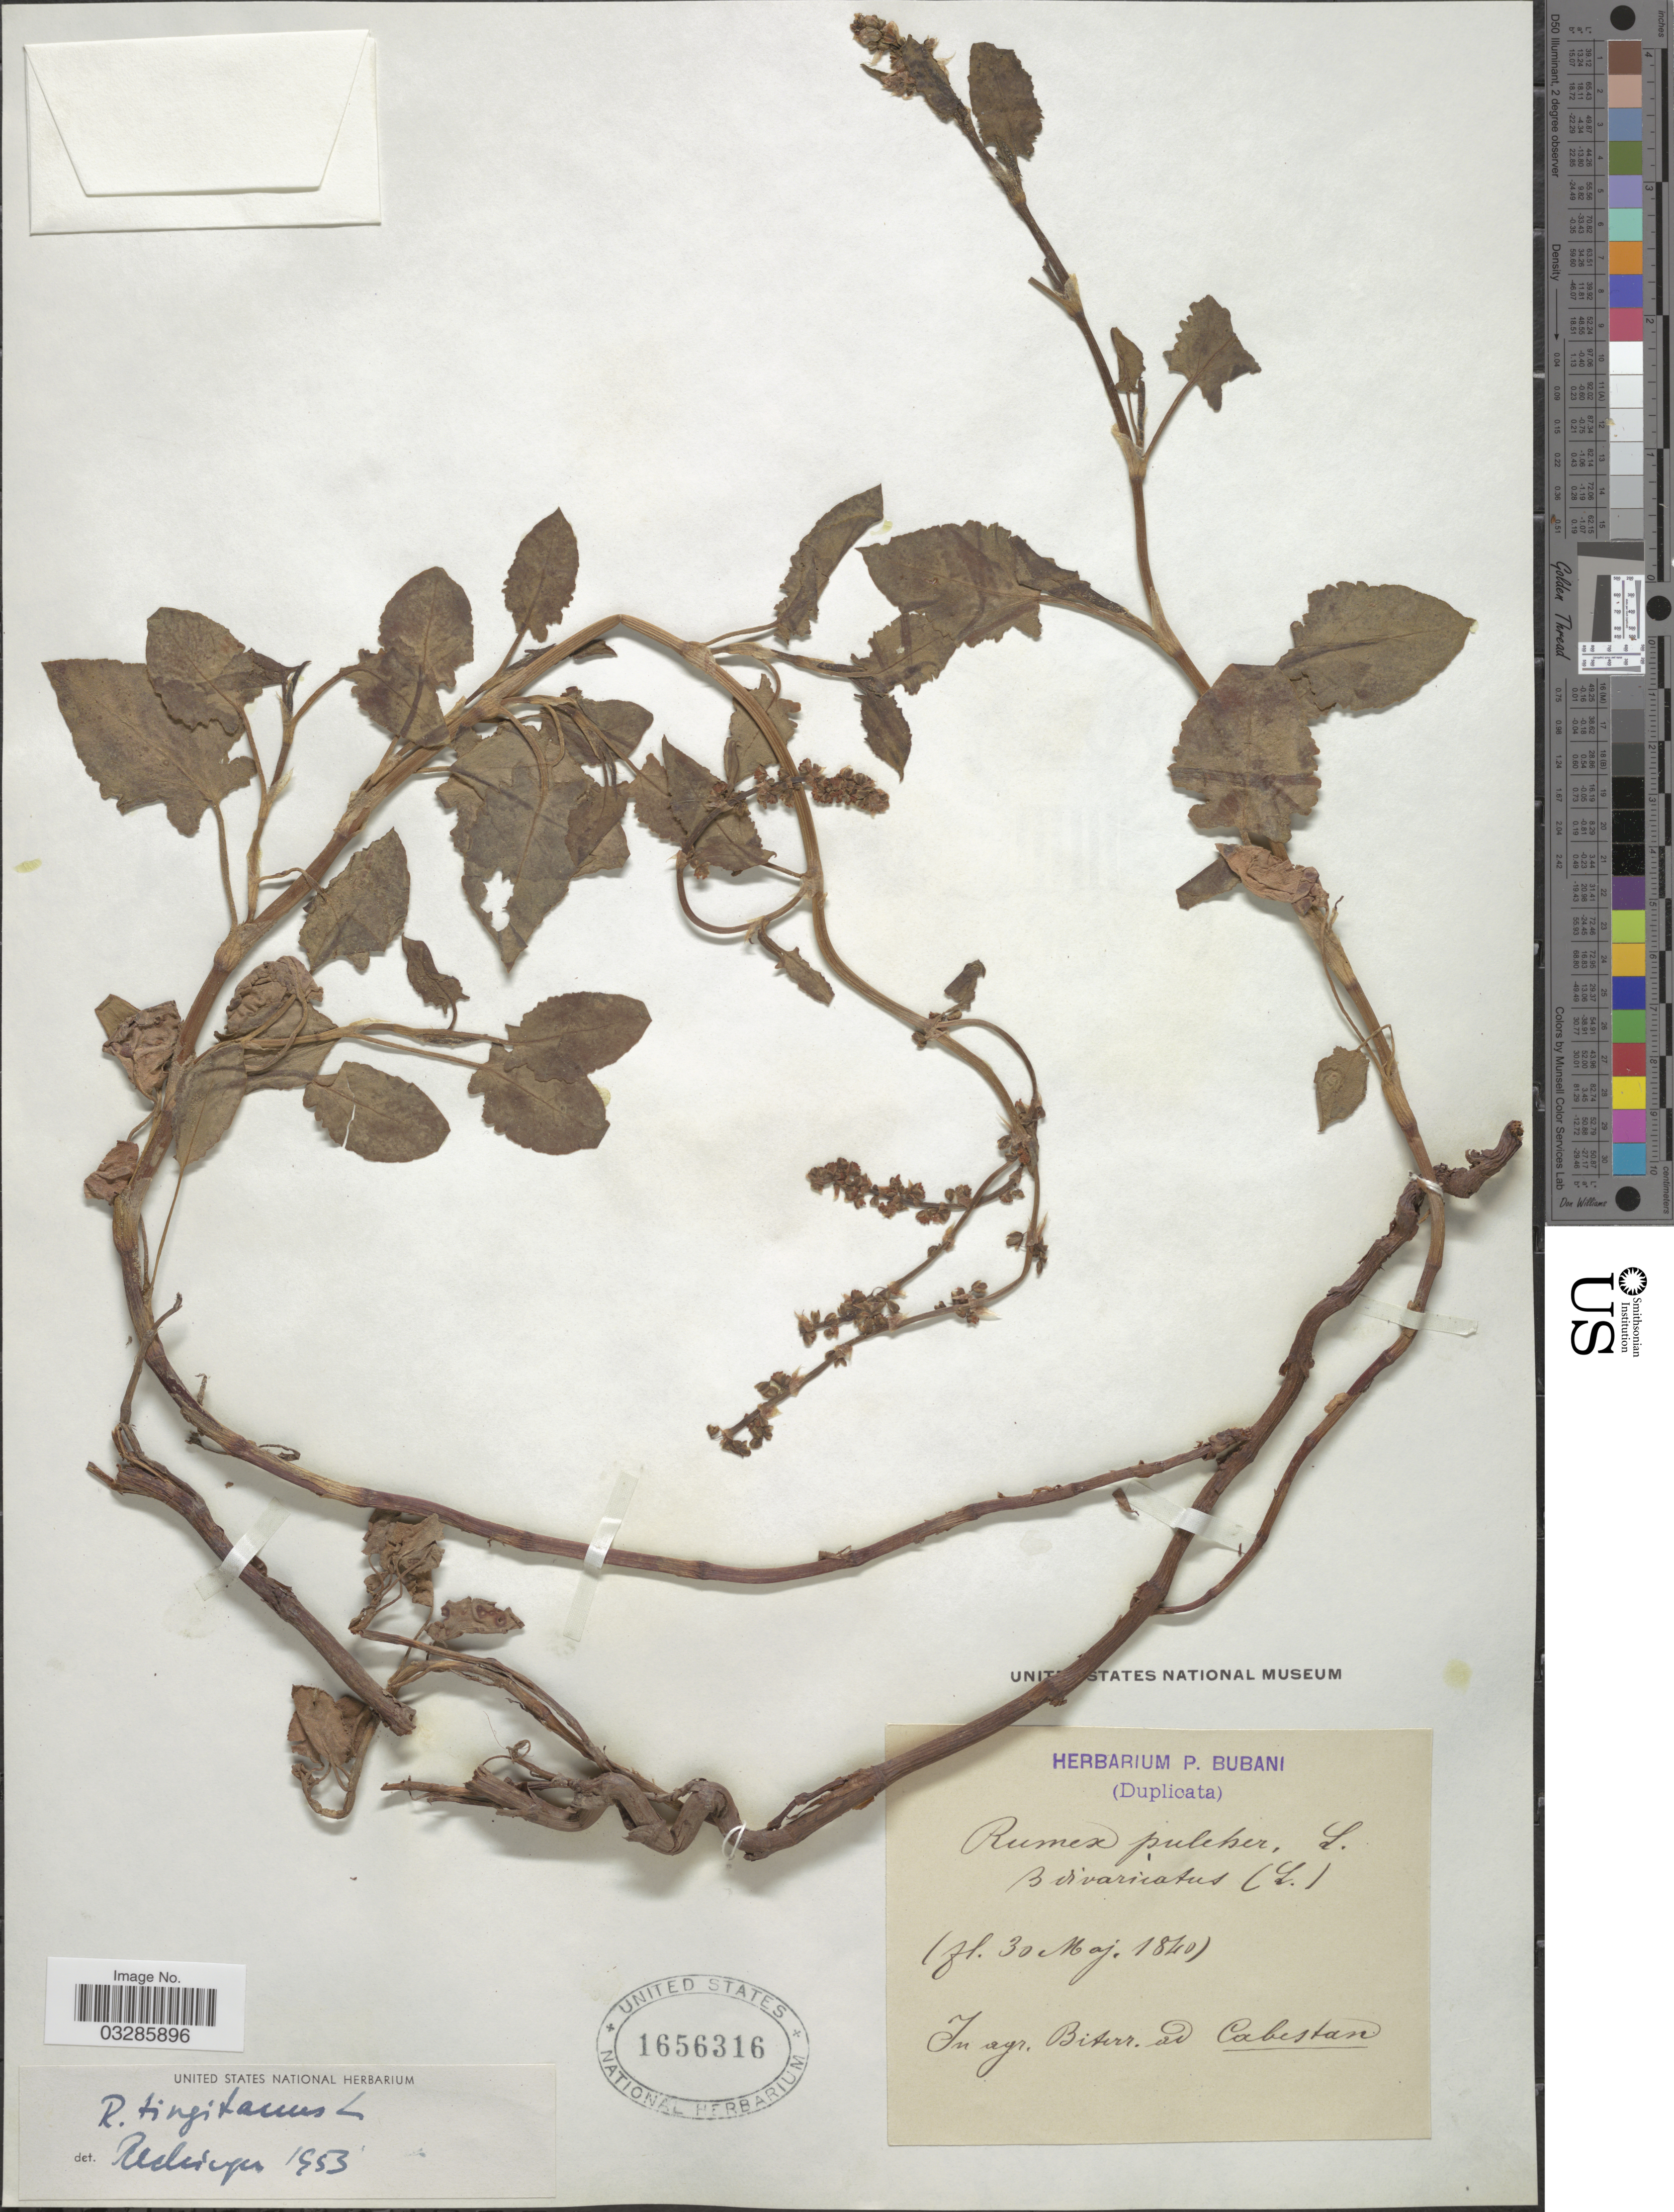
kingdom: Plantae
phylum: Tracheophyta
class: Magnoliopsida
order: Caryophyllales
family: Polygonaceae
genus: Rumex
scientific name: Rumex tingitanus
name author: L.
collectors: ex herb. P. Bubani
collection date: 1840-05-30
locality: In agr. Biterr. ad Cabestan.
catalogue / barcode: US 1656316